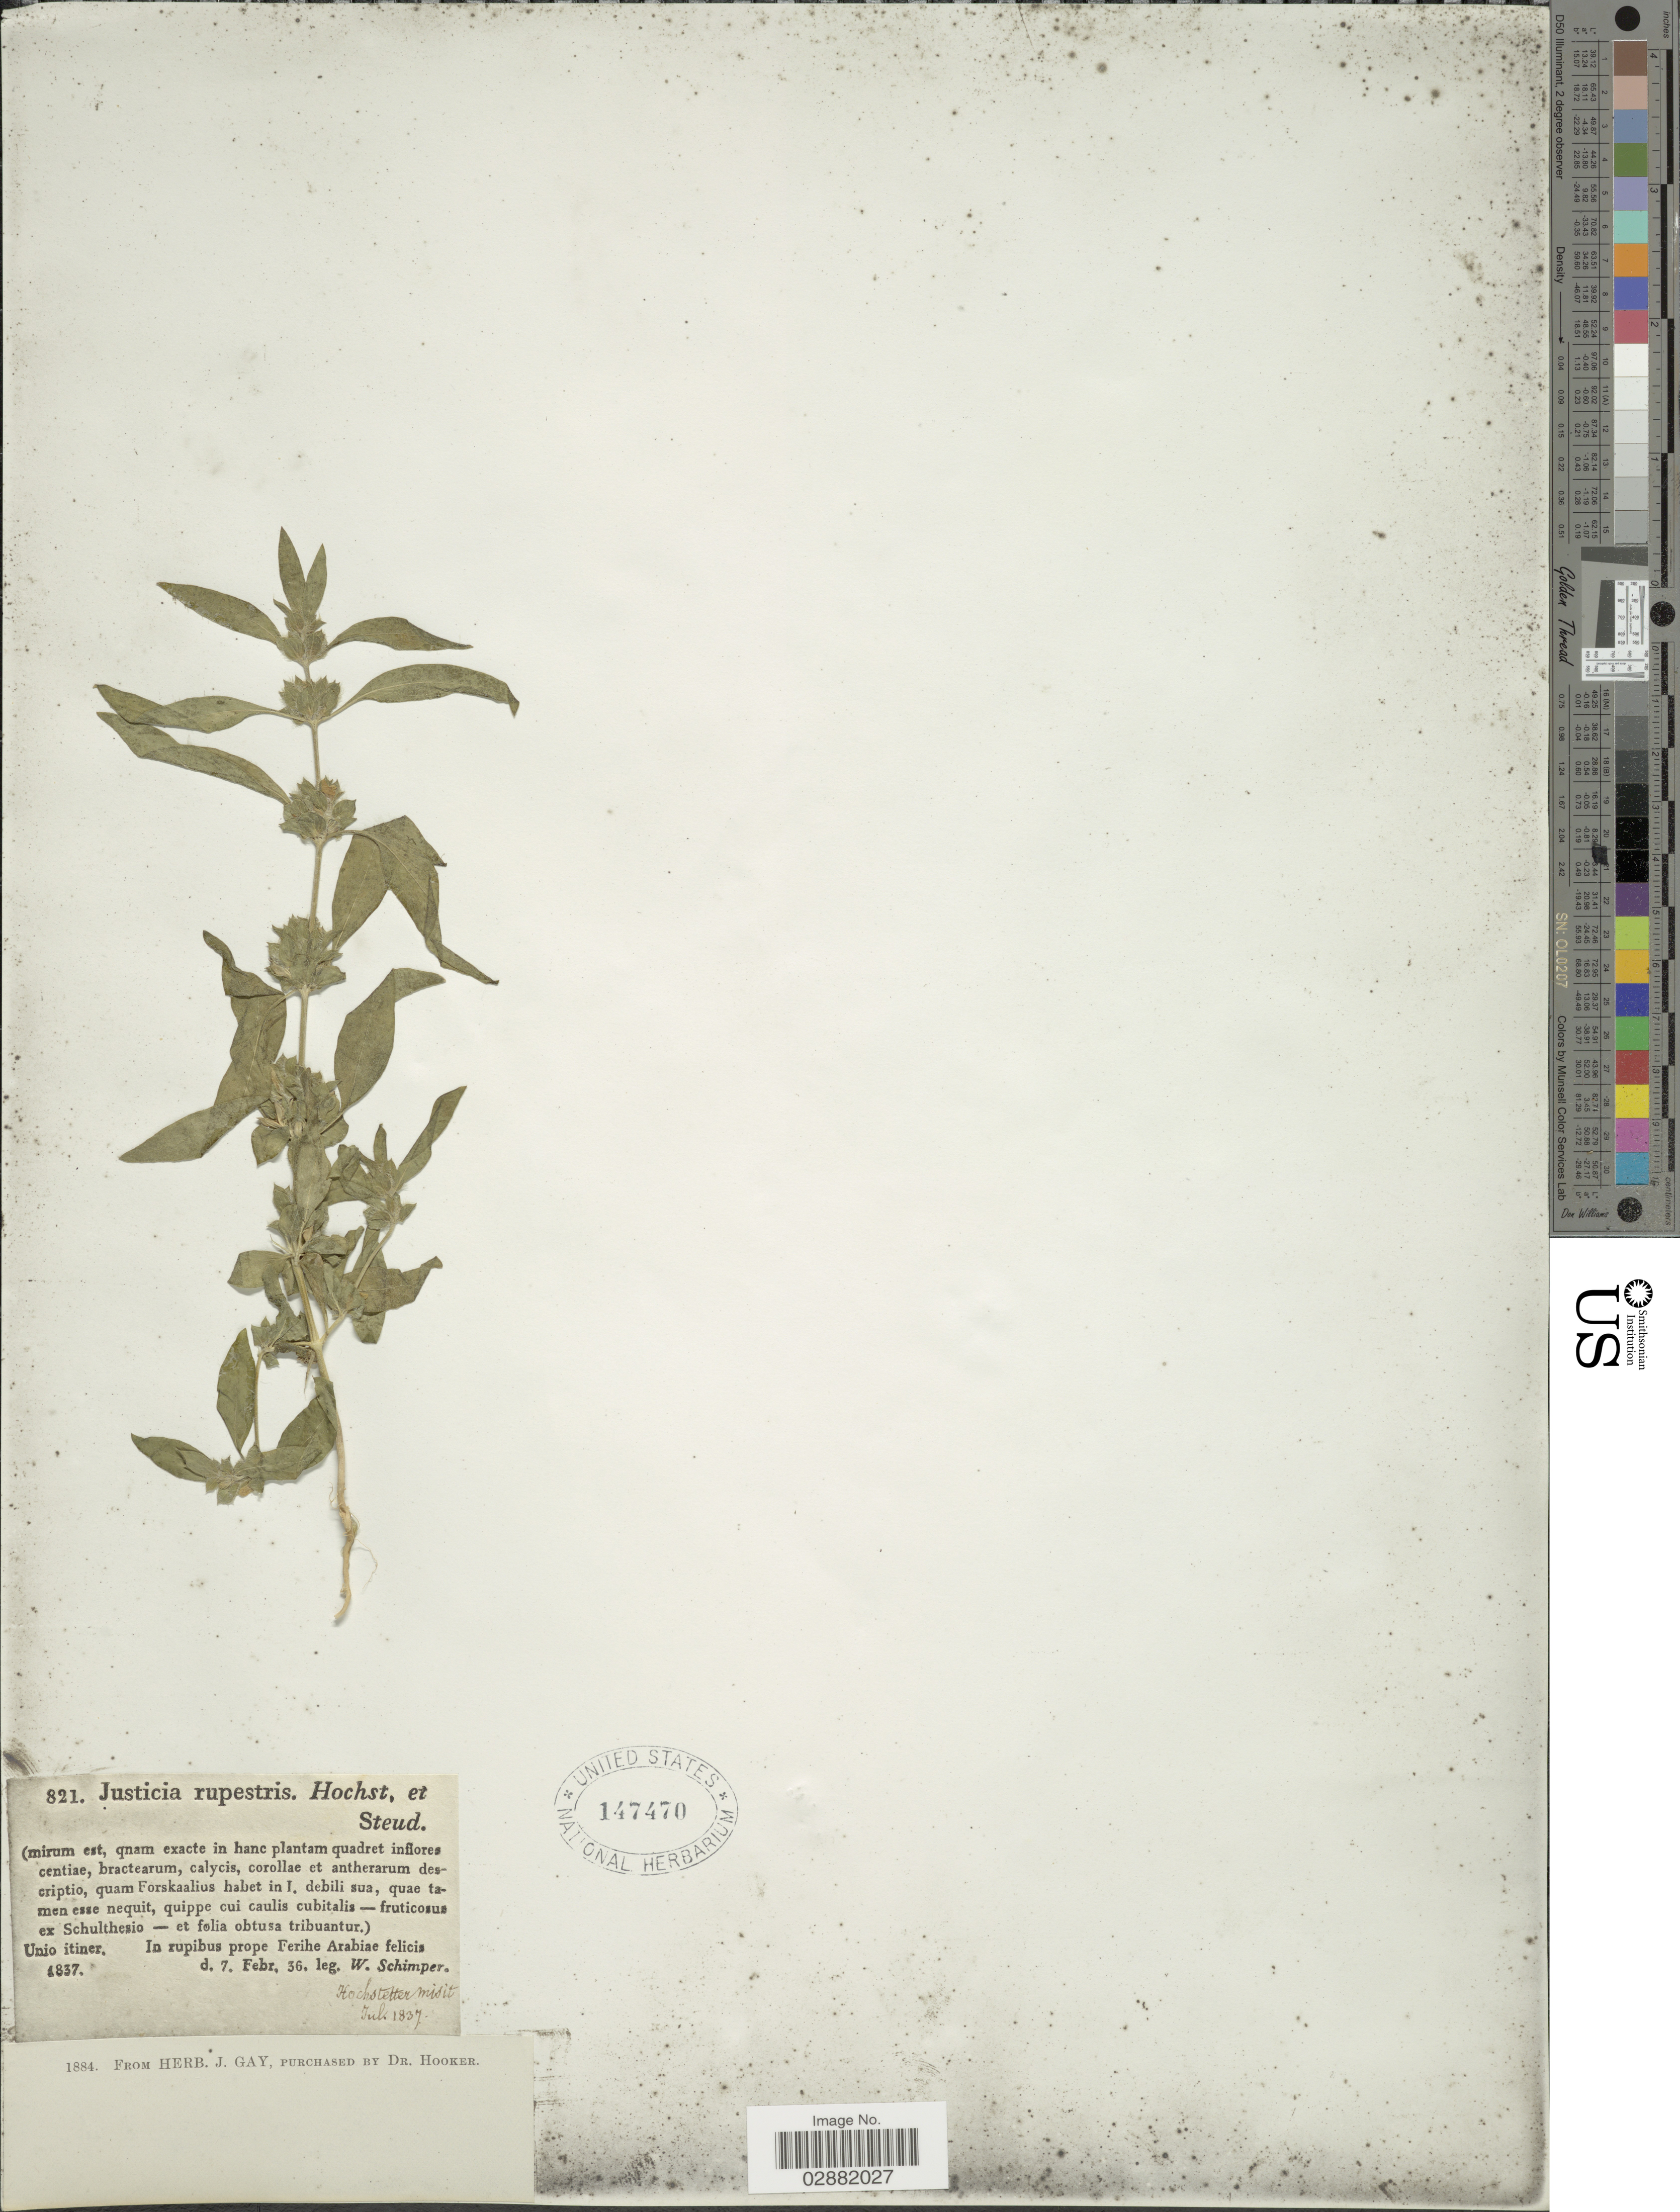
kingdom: Plantae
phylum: Tracheophyta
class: Magnoliopsida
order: Lamiales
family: Acanthaceae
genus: Justicia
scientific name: Justicia rupestris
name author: Hochst. ex Nees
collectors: W. Schimper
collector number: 821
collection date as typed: Transcribed d/m/y: 7/2/36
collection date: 1836-02-07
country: Saudi Arabia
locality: In rupibus prope Ferihe Arabiae felicis.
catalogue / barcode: US 147470